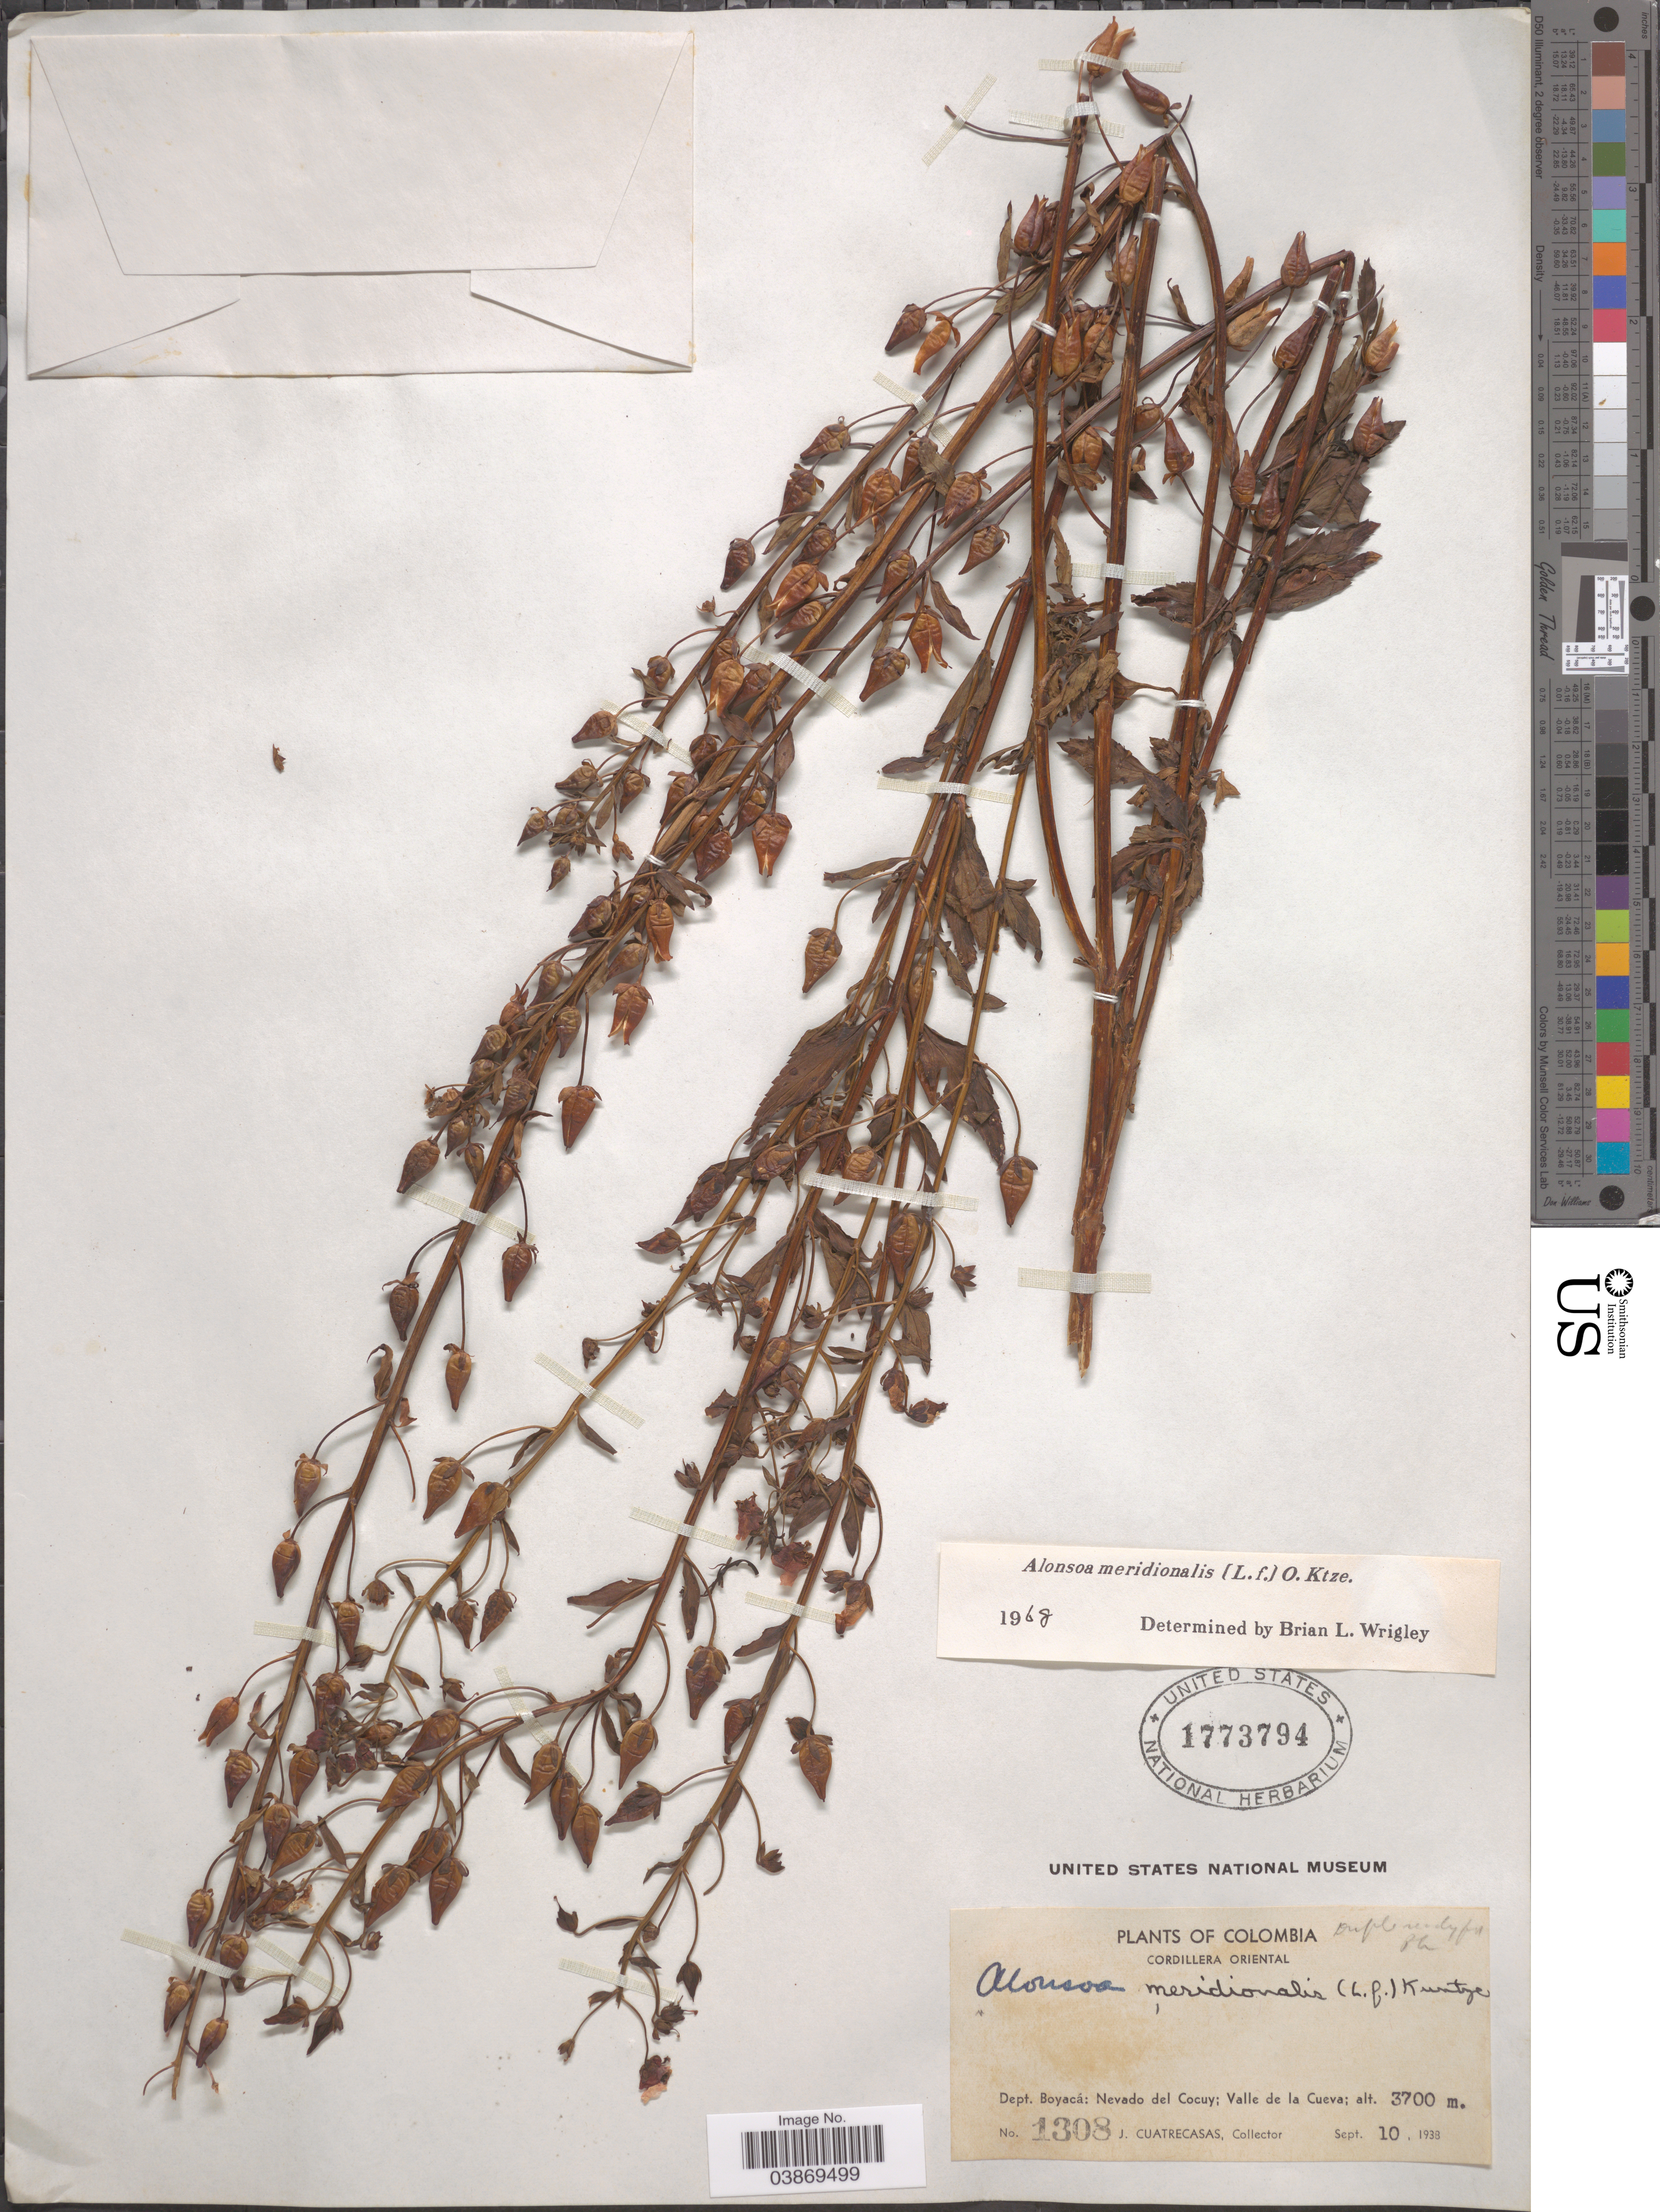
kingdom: Plantae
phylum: Tracheophyta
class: Magnoliopsida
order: Lamiales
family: Scrophulariaceae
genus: Alonsoa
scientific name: Alonsoa meridionalis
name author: (L. f.) Kuntze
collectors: J. Cuatrecasas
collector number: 1308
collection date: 1938-09-10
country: Colombia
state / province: Boyacá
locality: Cordillera Oriental. Dept. Boyacá; Valle de la Cueva.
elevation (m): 3700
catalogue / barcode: US 1773794